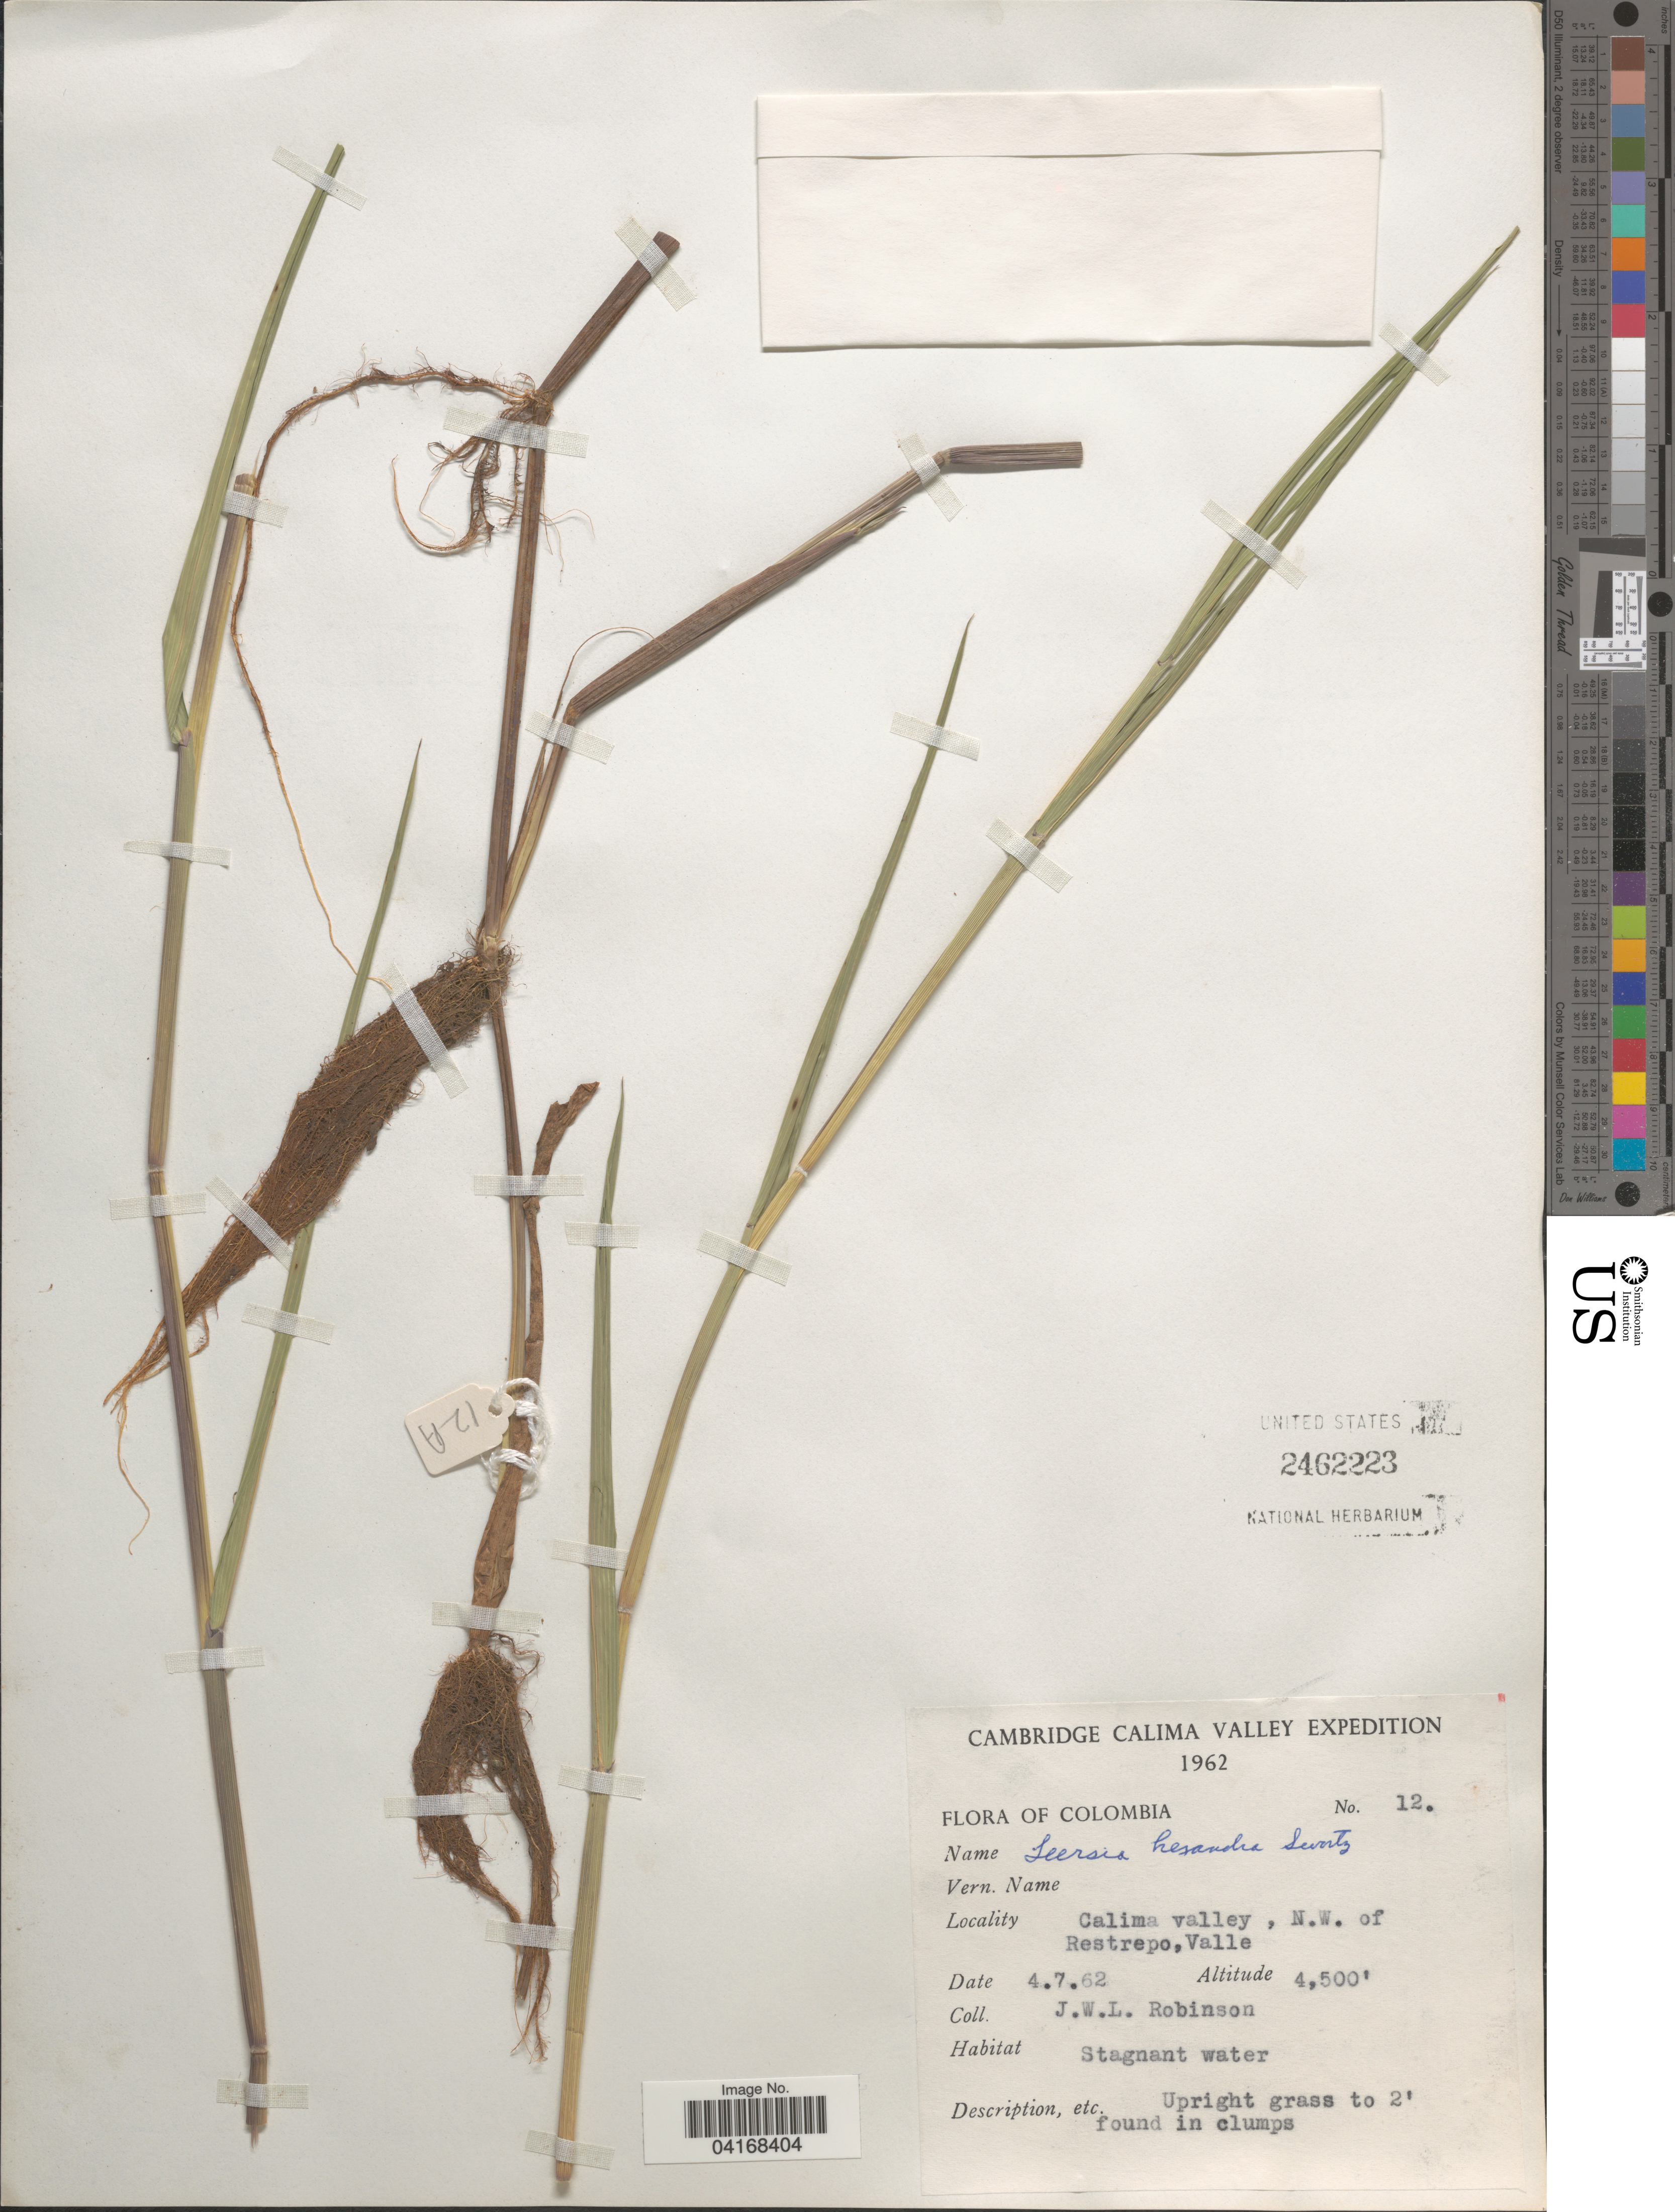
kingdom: Plantae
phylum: Tracheophyta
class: Liliopsida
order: Poales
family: Poaceae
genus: Leersia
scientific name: Leersia hexandra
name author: Sw.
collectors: J. W. Robinson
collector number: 12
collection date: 1962-07-04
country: Colombia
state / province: Valle del Cauca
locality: Cambridge Calima Valley Expedition. Calima Valley, N.W. of Restrepo, Valle.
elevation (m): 1372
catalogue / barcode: US 2462223